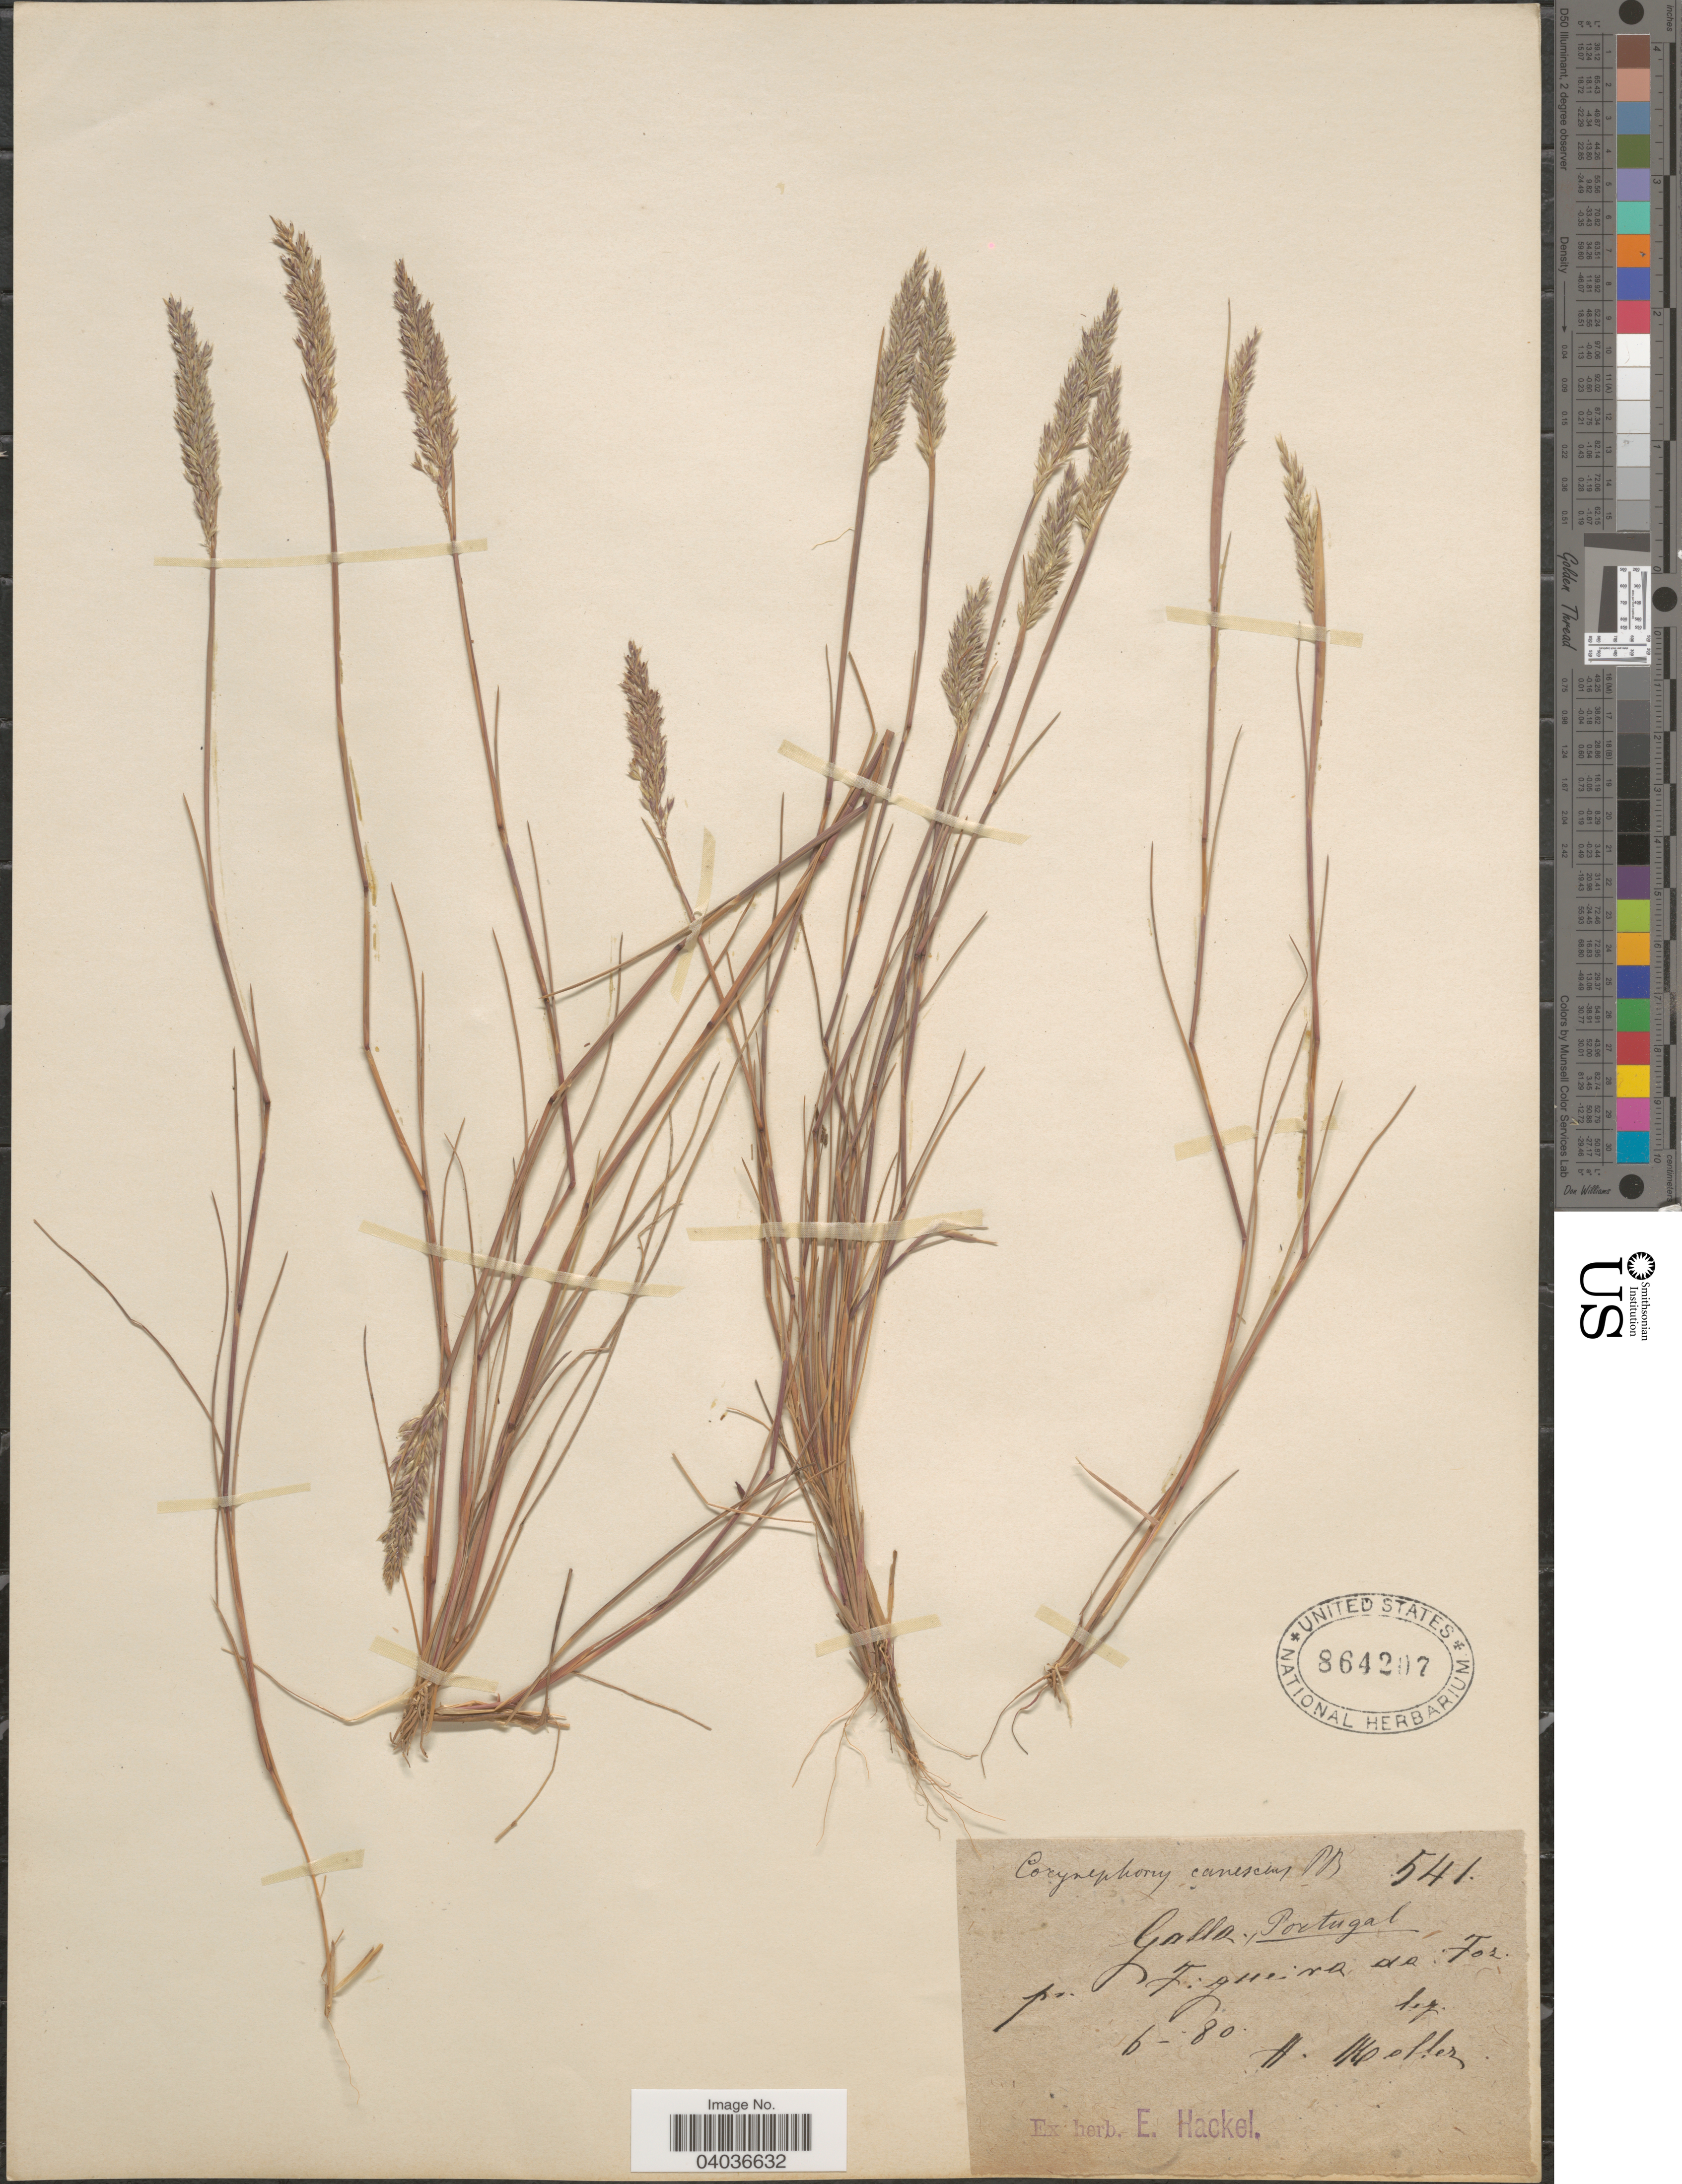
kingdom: Plantae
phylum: Tracheophyta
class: Liliopsida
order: Poales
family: Poaceae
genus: Corynephorus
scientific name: Corynephorus canescens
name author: (L, MEL) P. Beauv.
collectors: H. P. H. Walter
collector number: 541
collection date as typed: Transcribed d/m/y: /6/80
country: Portugal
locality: Galla, pr. Figueira da Foz.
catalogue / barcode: US 864207